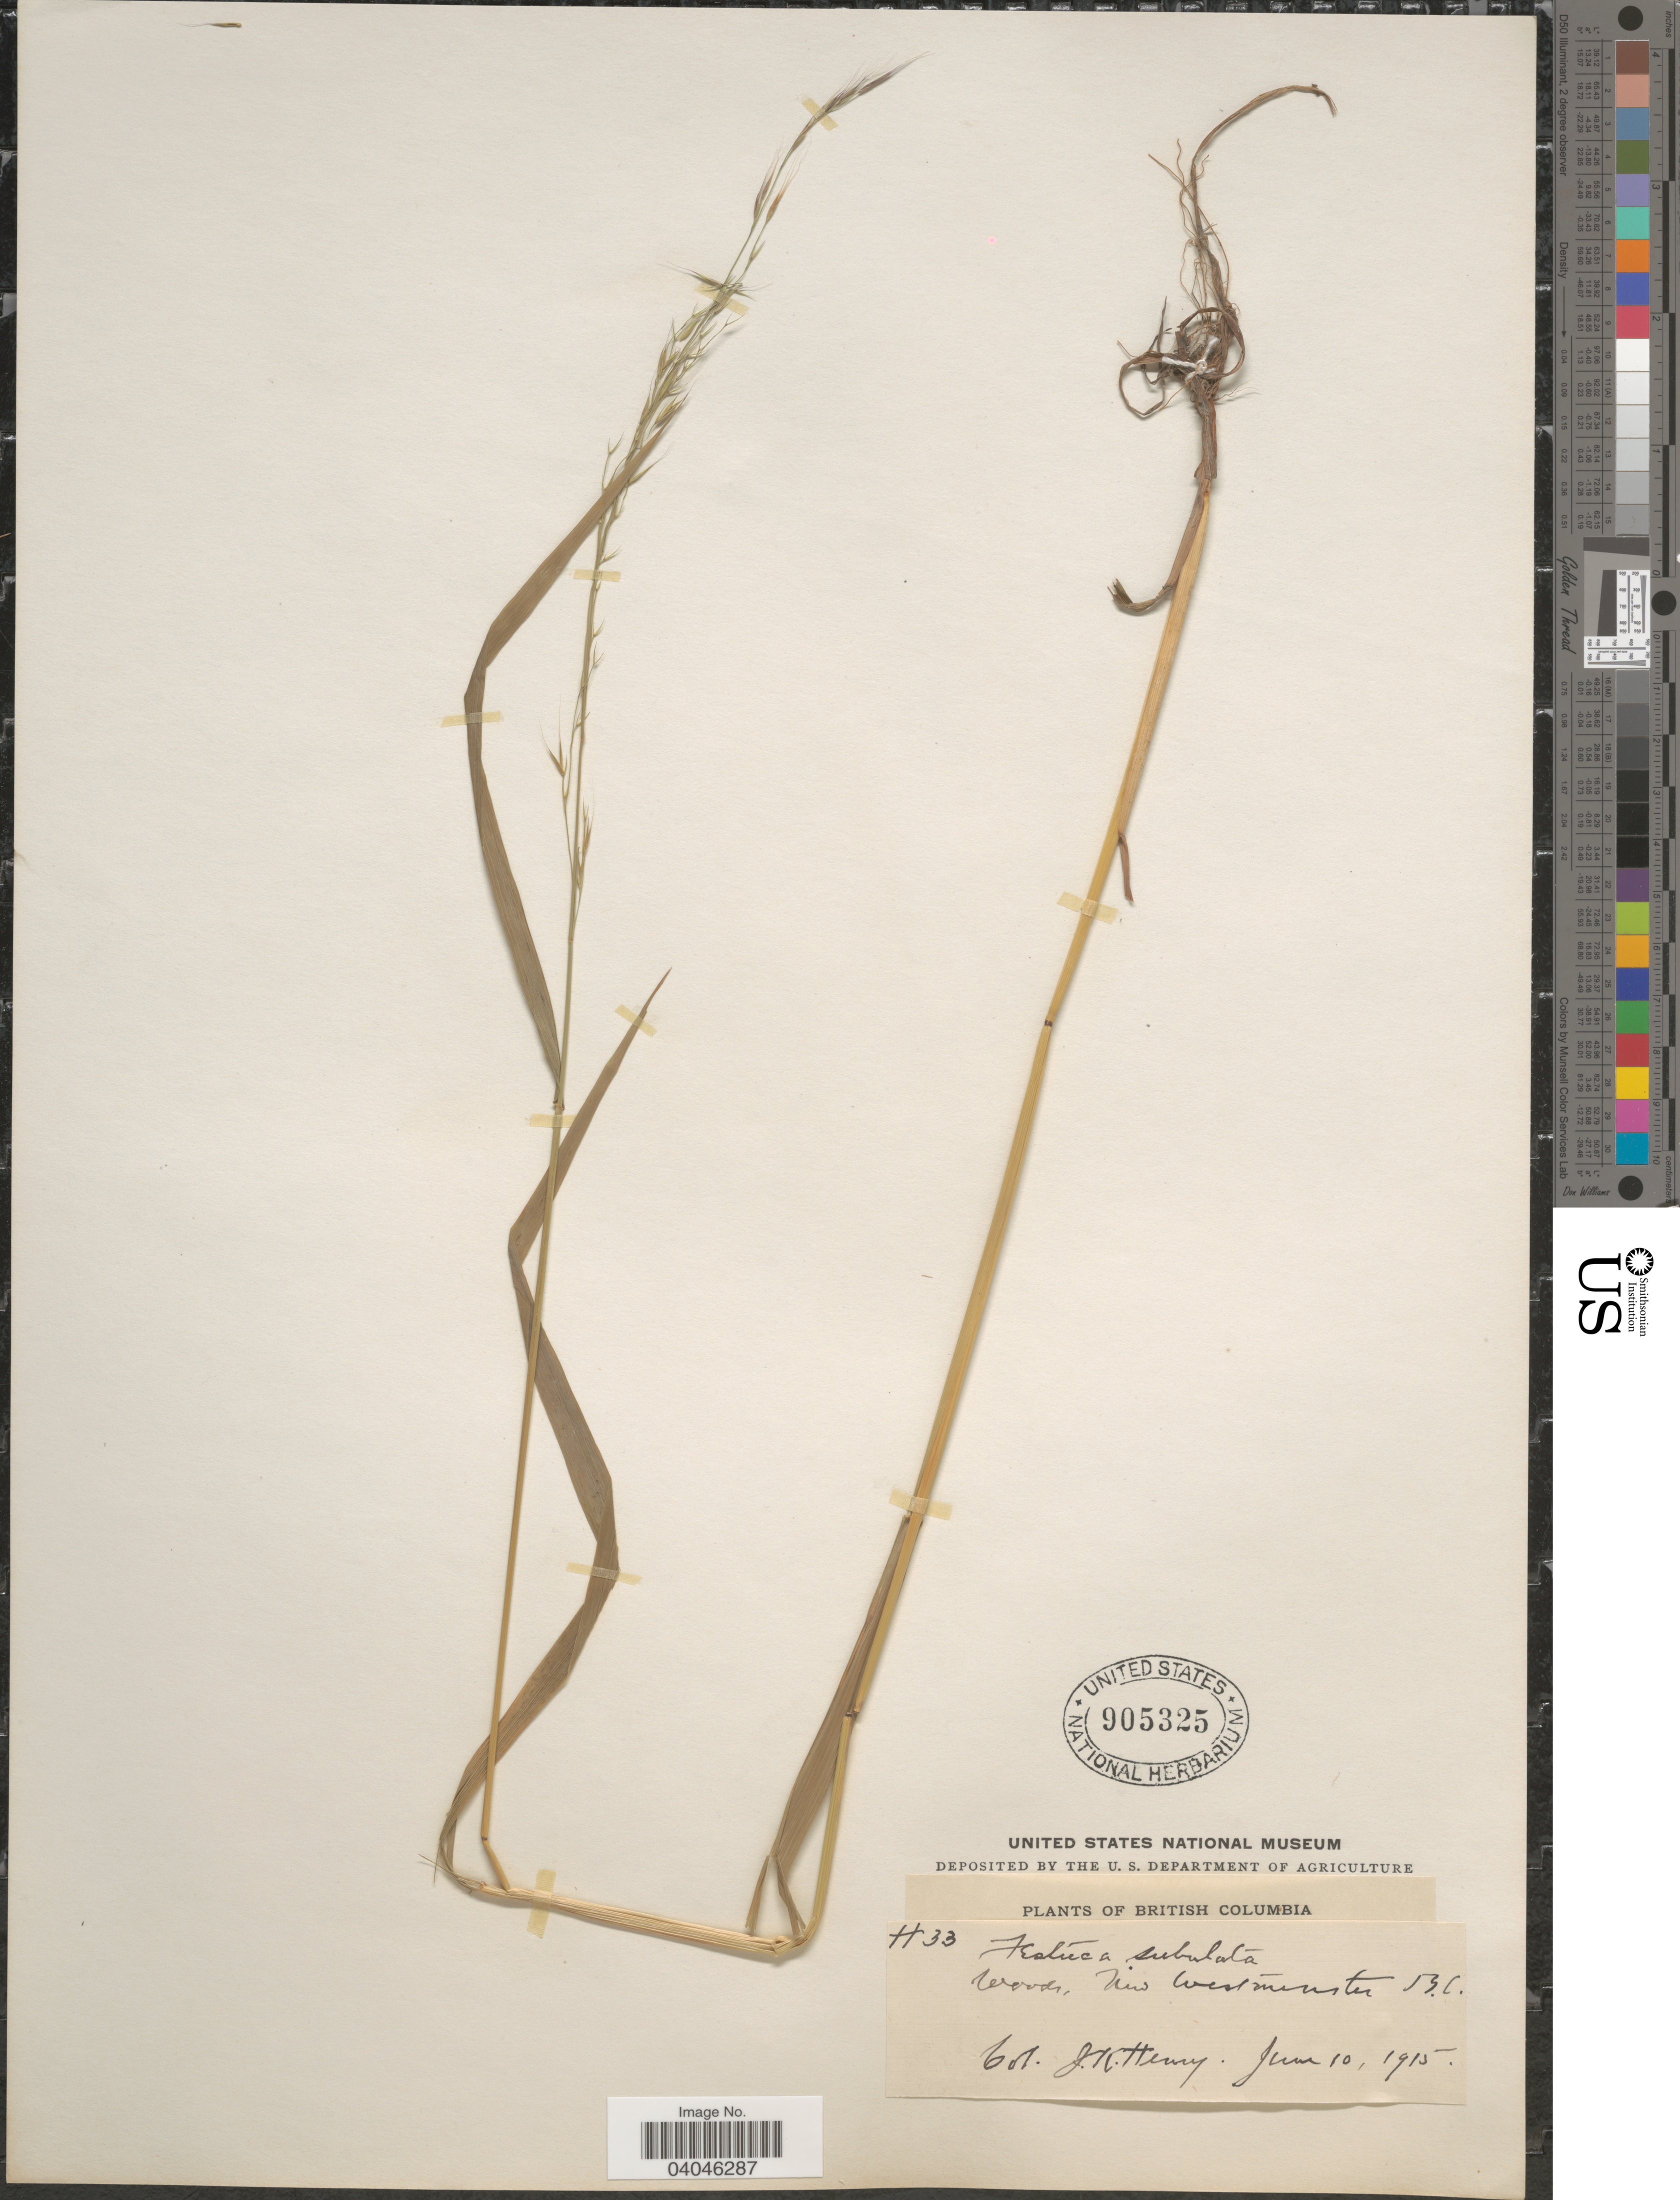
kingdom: Plantae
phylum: Tracheophyta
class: Liliopsida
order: Poales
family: Poaceae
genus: Festuca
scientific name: Festuca subulata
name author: Trin.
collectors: J. K. Henry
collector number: H33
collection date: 1915-06-10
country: Canada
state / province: British Columbia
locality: Woods, New Westminster.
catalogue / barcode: US 905325